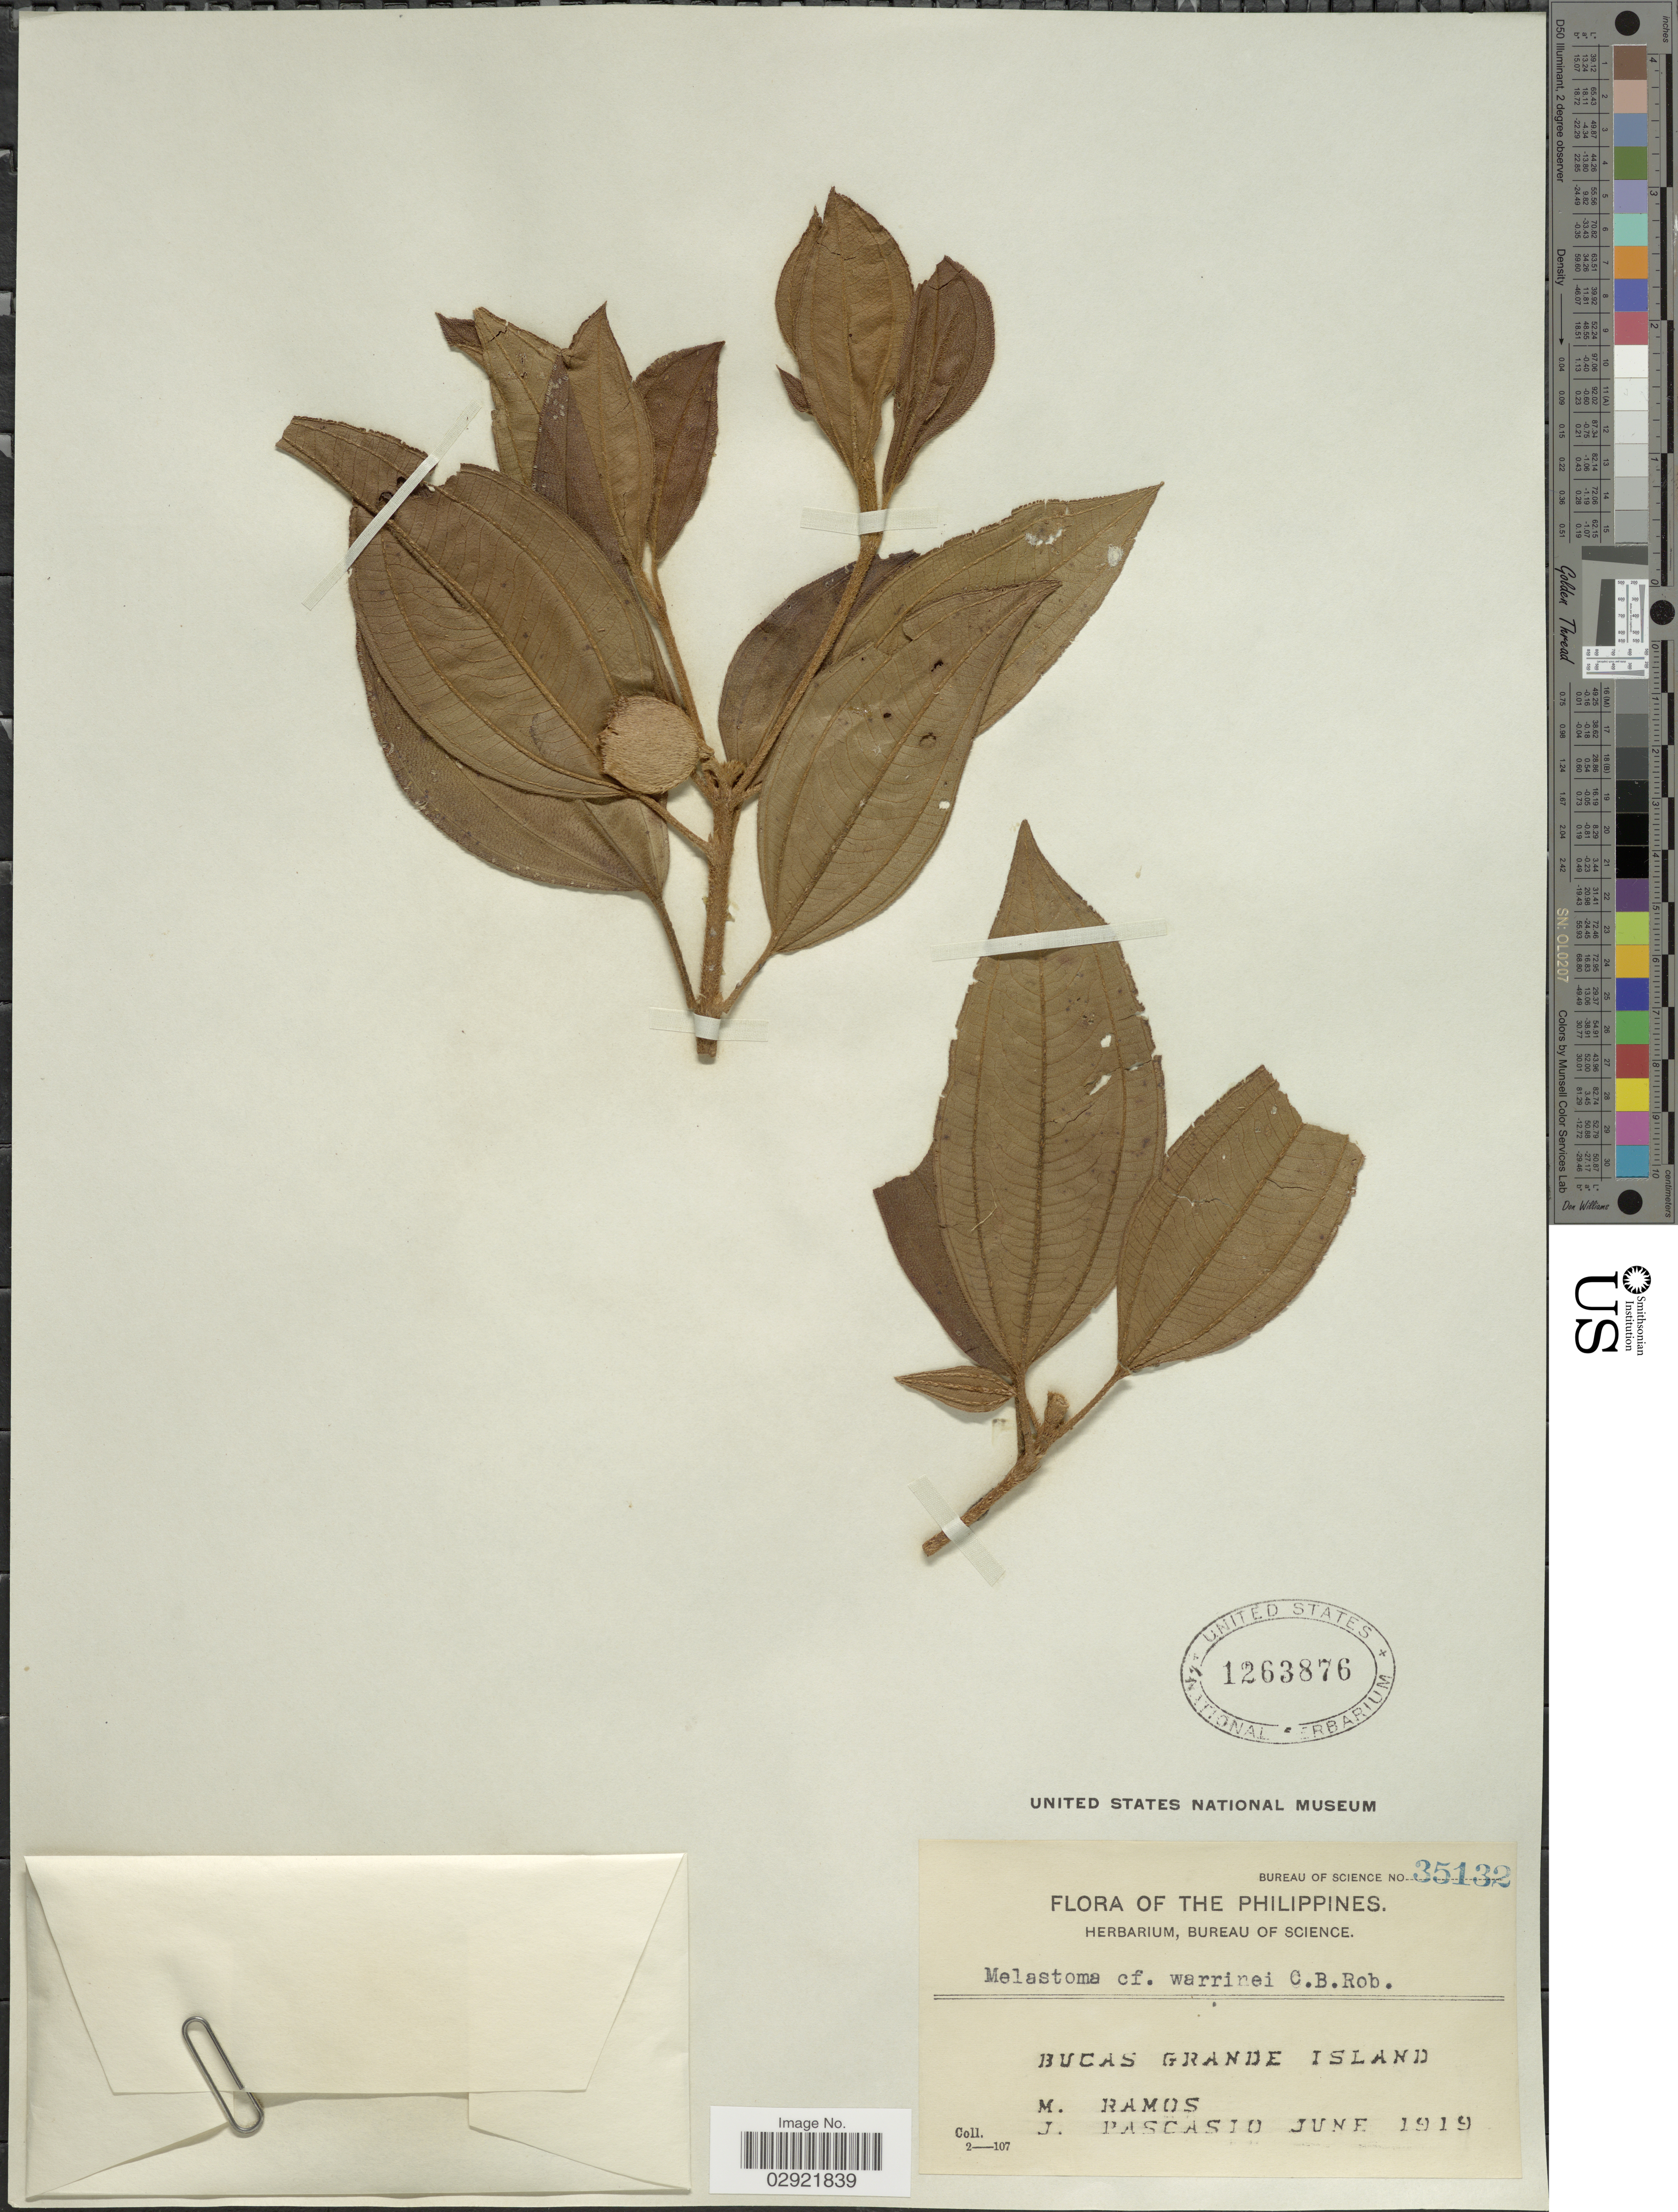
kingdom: Plantae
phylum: Tracheophyta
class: Magnoliopsida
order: Myrtales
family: Melastomataceae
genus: Melastoma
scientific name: Melastoma malabathricum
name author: L.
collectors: M. Ramos & J. Pascasio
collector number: Bureau of Science 35132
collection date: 1919-06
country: Philippines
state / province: Caraga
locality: Bucas Grande Island.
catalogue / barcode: US 1263876